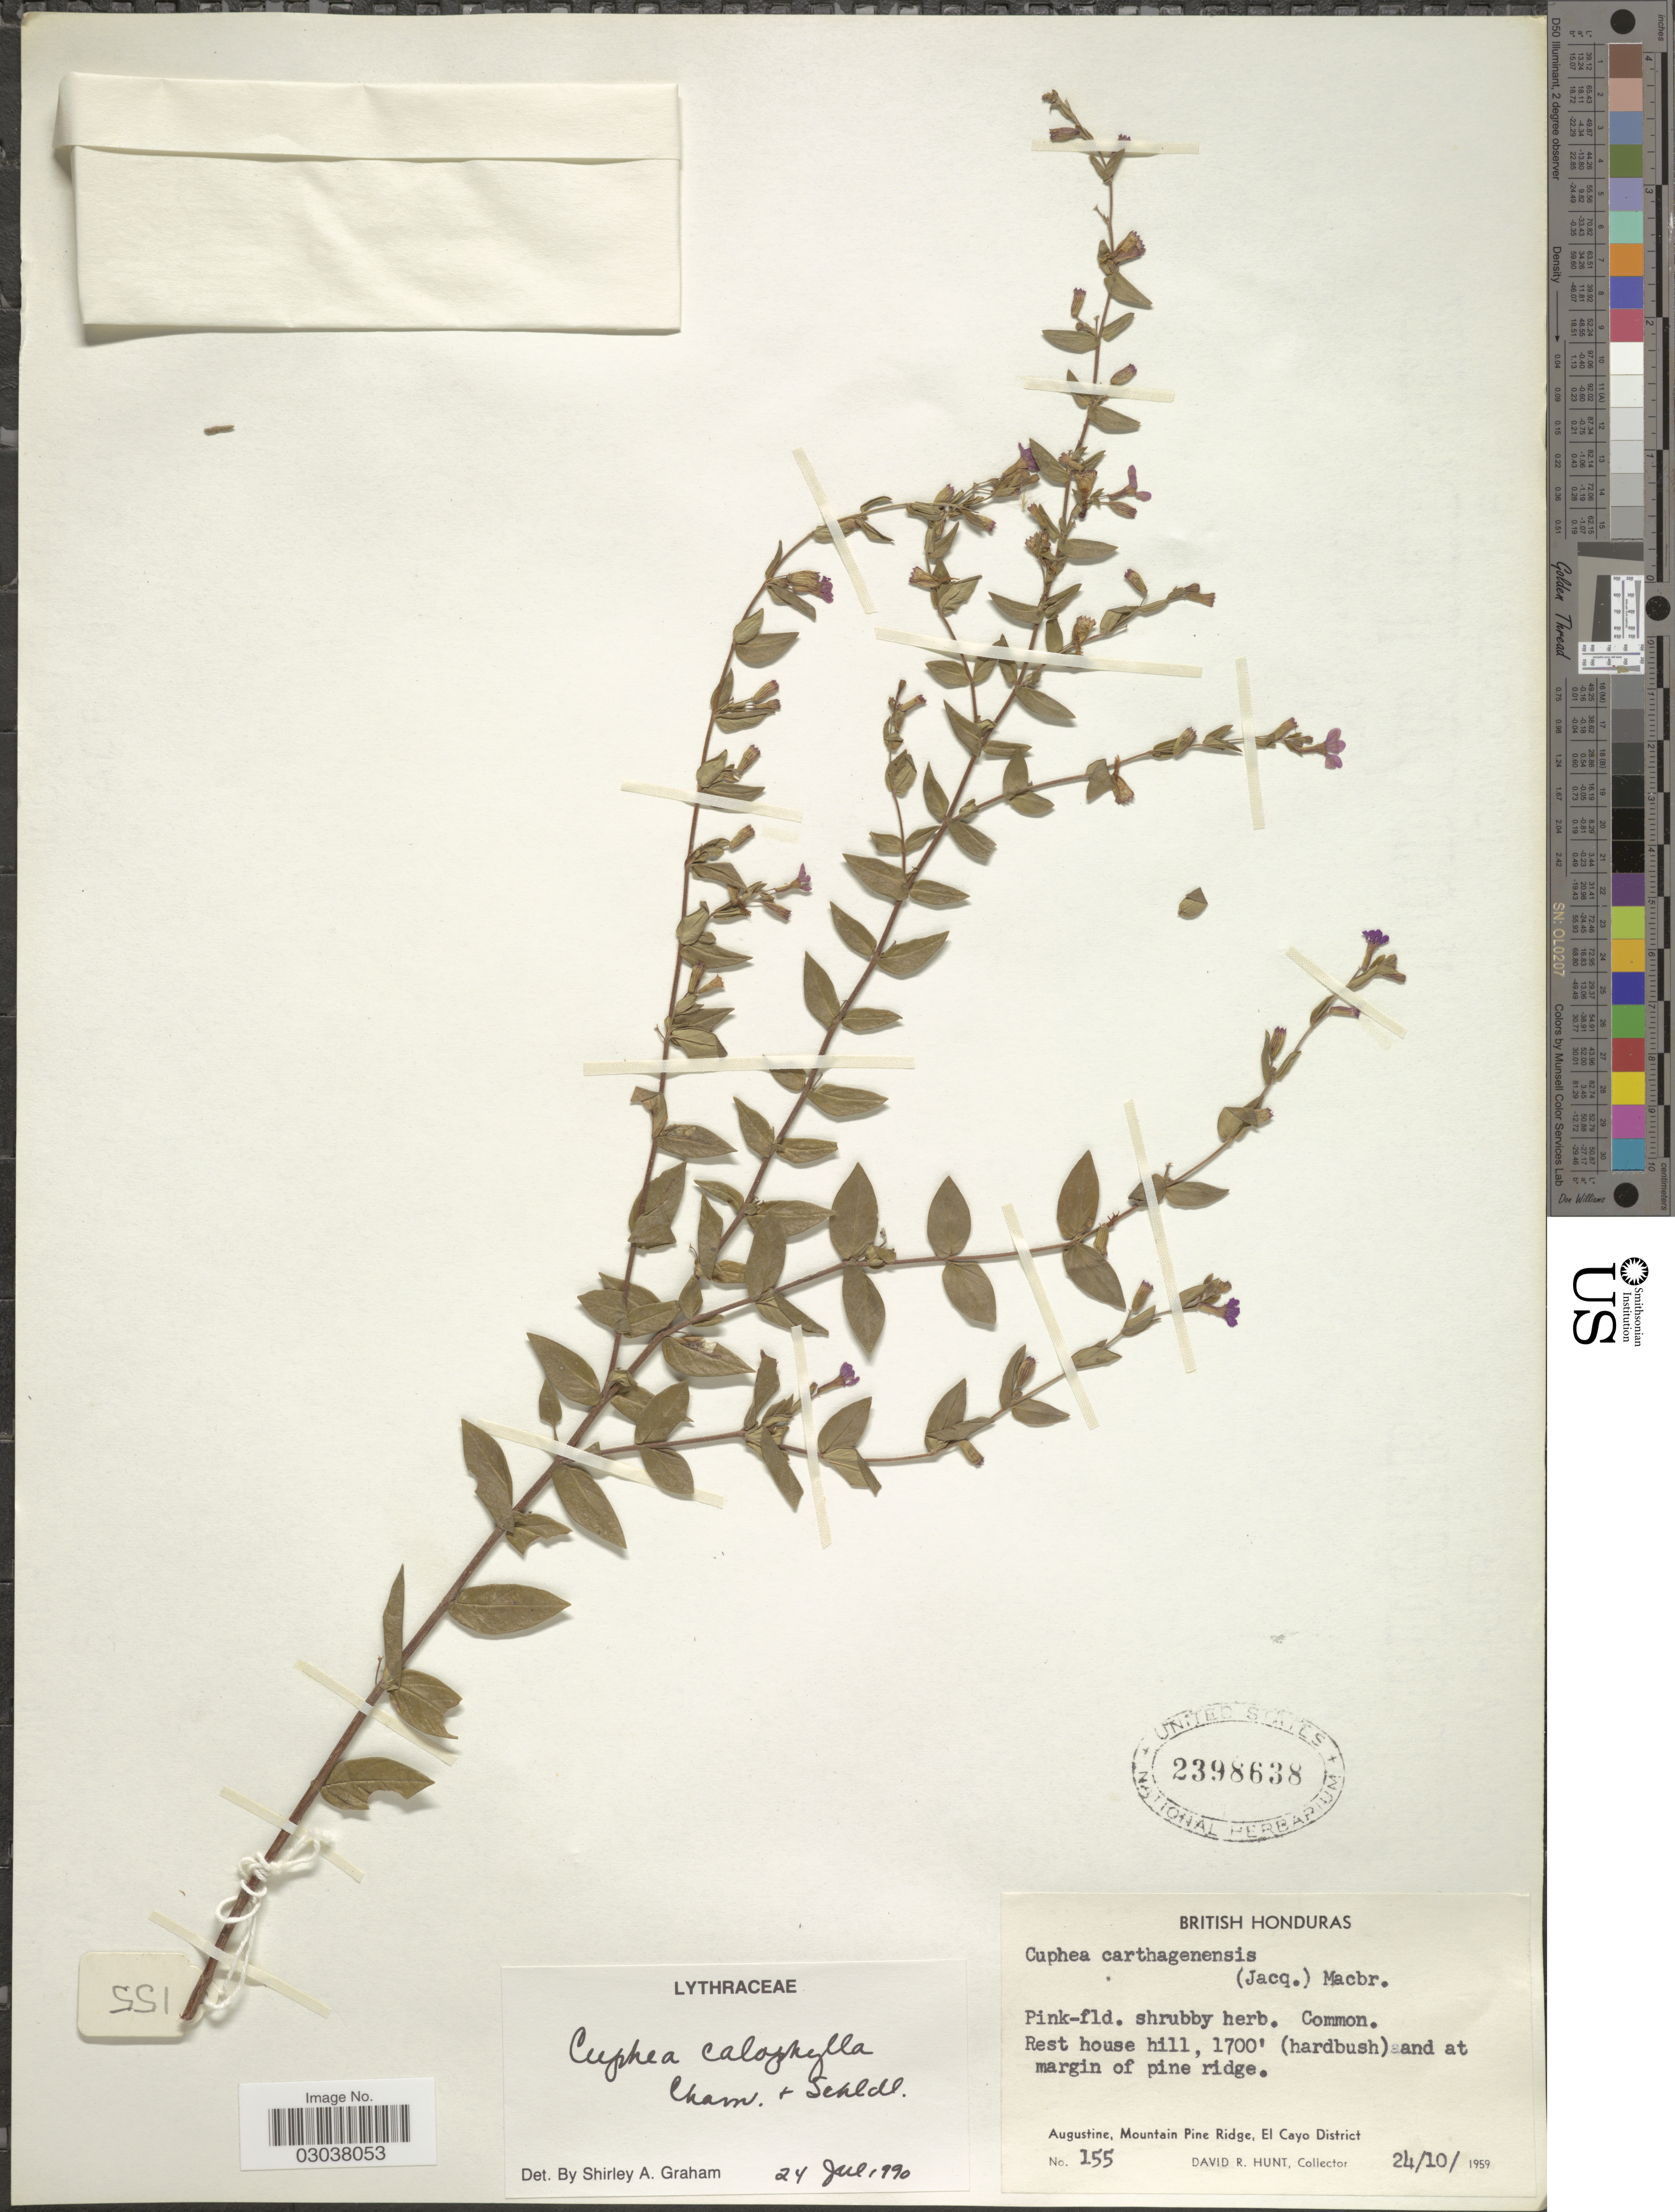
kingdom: Plantae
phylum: Tracheophyta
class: Magnoliopsida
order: Myrtales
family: Lythraceae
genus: Cuphea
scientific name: Cuphea calophylla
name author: Cham. & Schltdl.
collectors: D. Hunt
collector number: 155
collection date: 1959-10-24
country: Belize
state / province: Cayo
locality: British Honduras. Rest house hill. Augustine, Mountain Pine Ridge, El Cayo District.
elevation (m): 518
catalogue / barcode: US 2398638